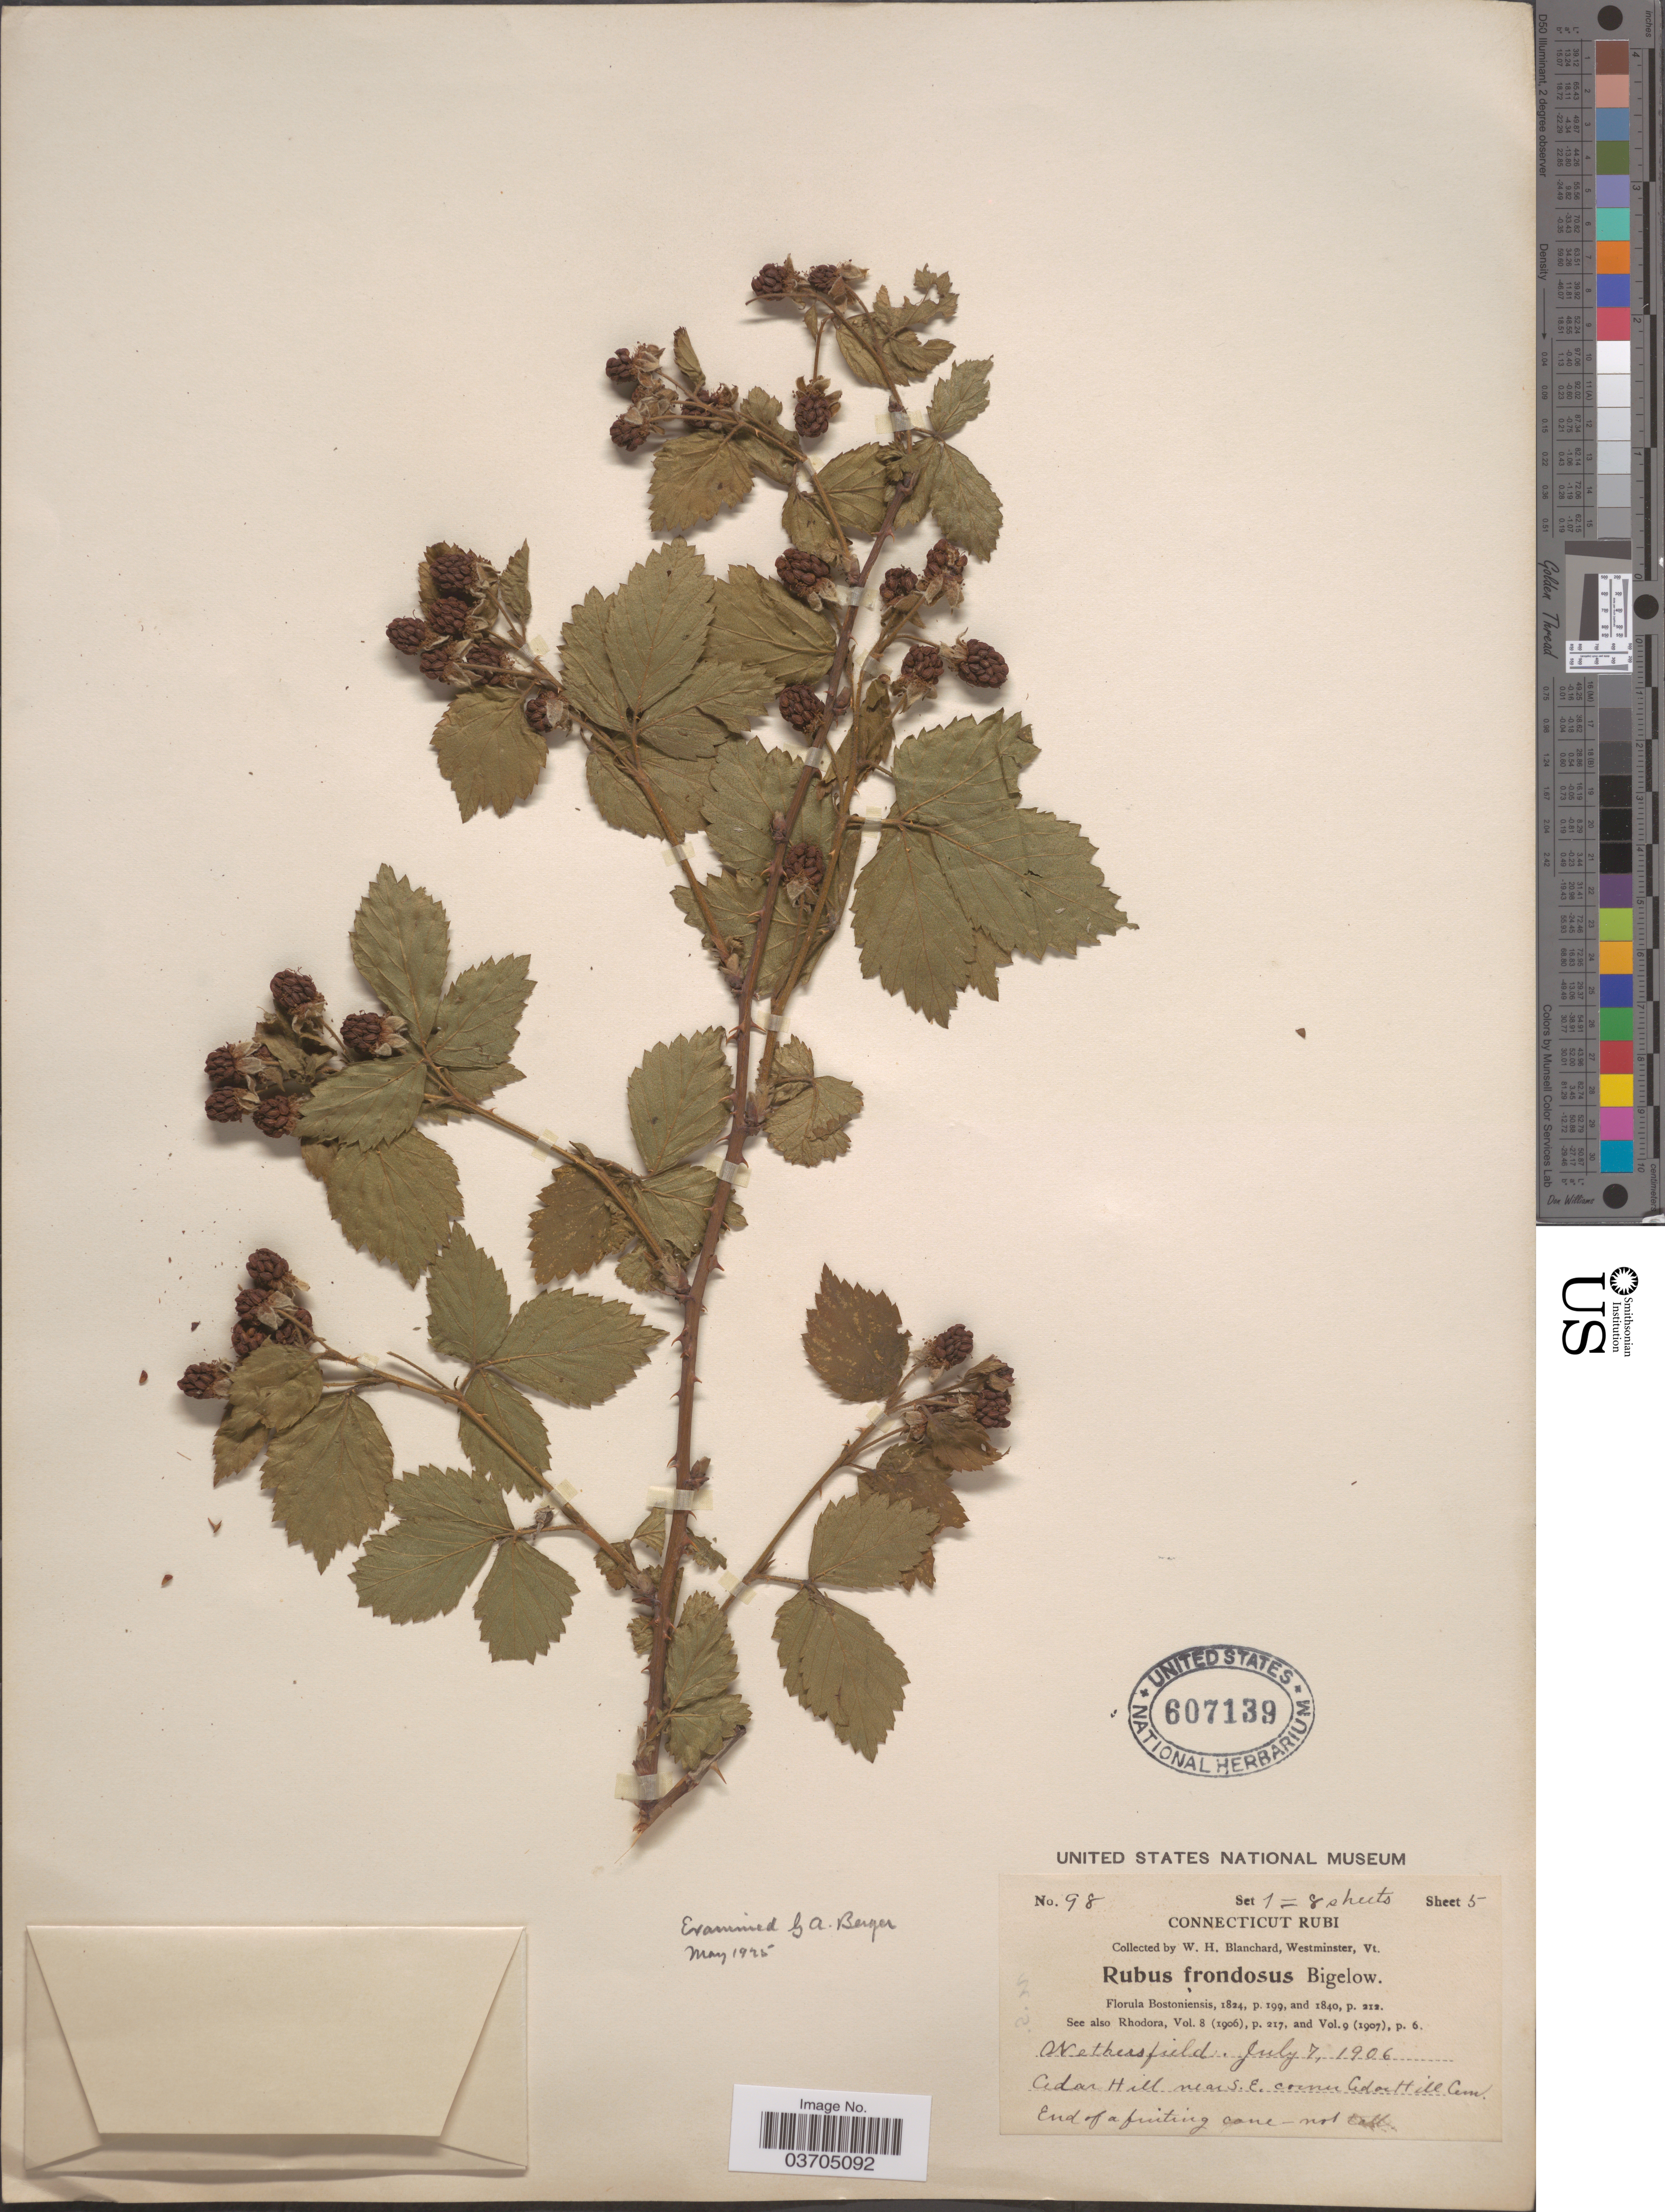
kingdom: Plantae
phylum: Tracheophyta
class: Magnoliopsida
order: Rosales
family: Rosaceae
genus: Rubus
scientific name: Rubus frondosus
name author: Bigelow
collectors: W. H. Blanchard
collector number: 98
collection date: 1906-07-07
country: United States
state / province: Connecticut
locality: Wethersfield. Cedar Hill near S. E. corner Cedar Hill Cem.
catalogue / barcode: US 607139